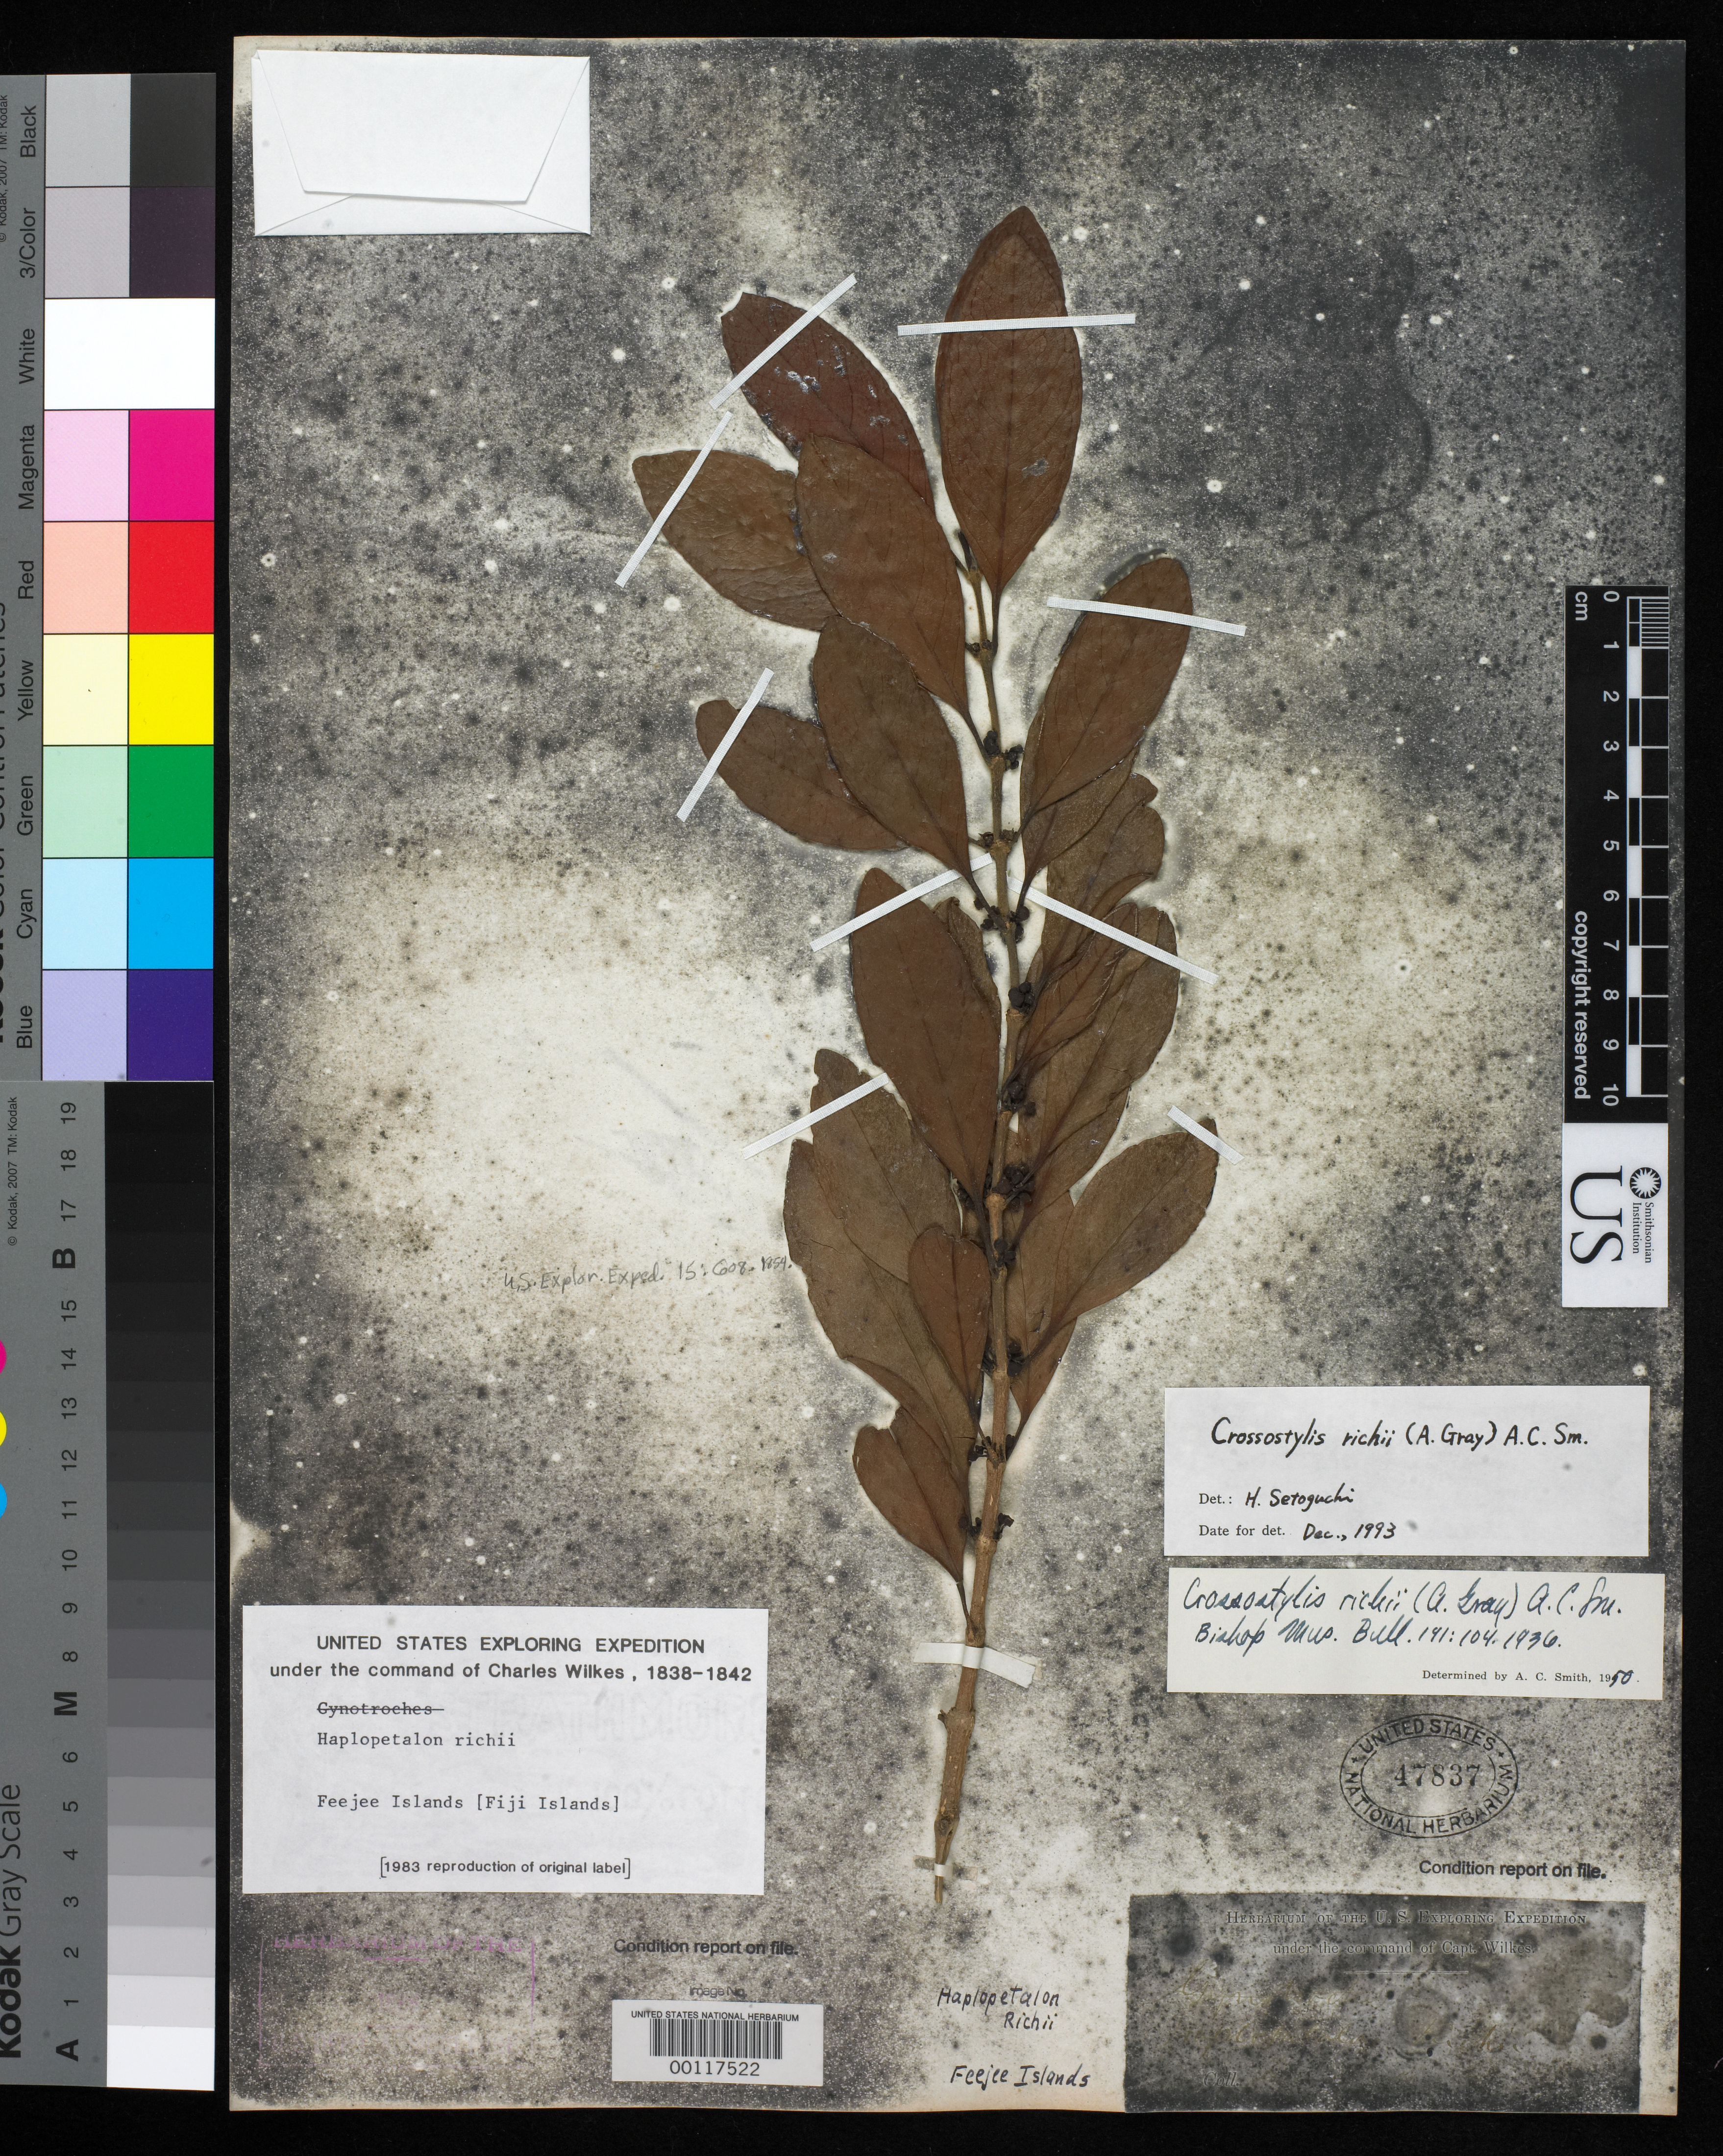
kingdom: Plantae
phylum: Tracheophyta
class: Magnoliopsida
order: Malpighiales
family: Rhizophoraceae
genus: Haplopetalon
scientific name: Haplopetalon richii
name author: A. Gray in Wilkes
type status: Type Collection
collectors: Wilkes Explor. Exped.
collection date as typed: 1838 to -- --- 1842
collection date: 1838/1842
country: Fiji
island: Vanua Levu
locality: Sandalwood Bay. [Vanua Levu Group]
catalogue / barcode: US 47837